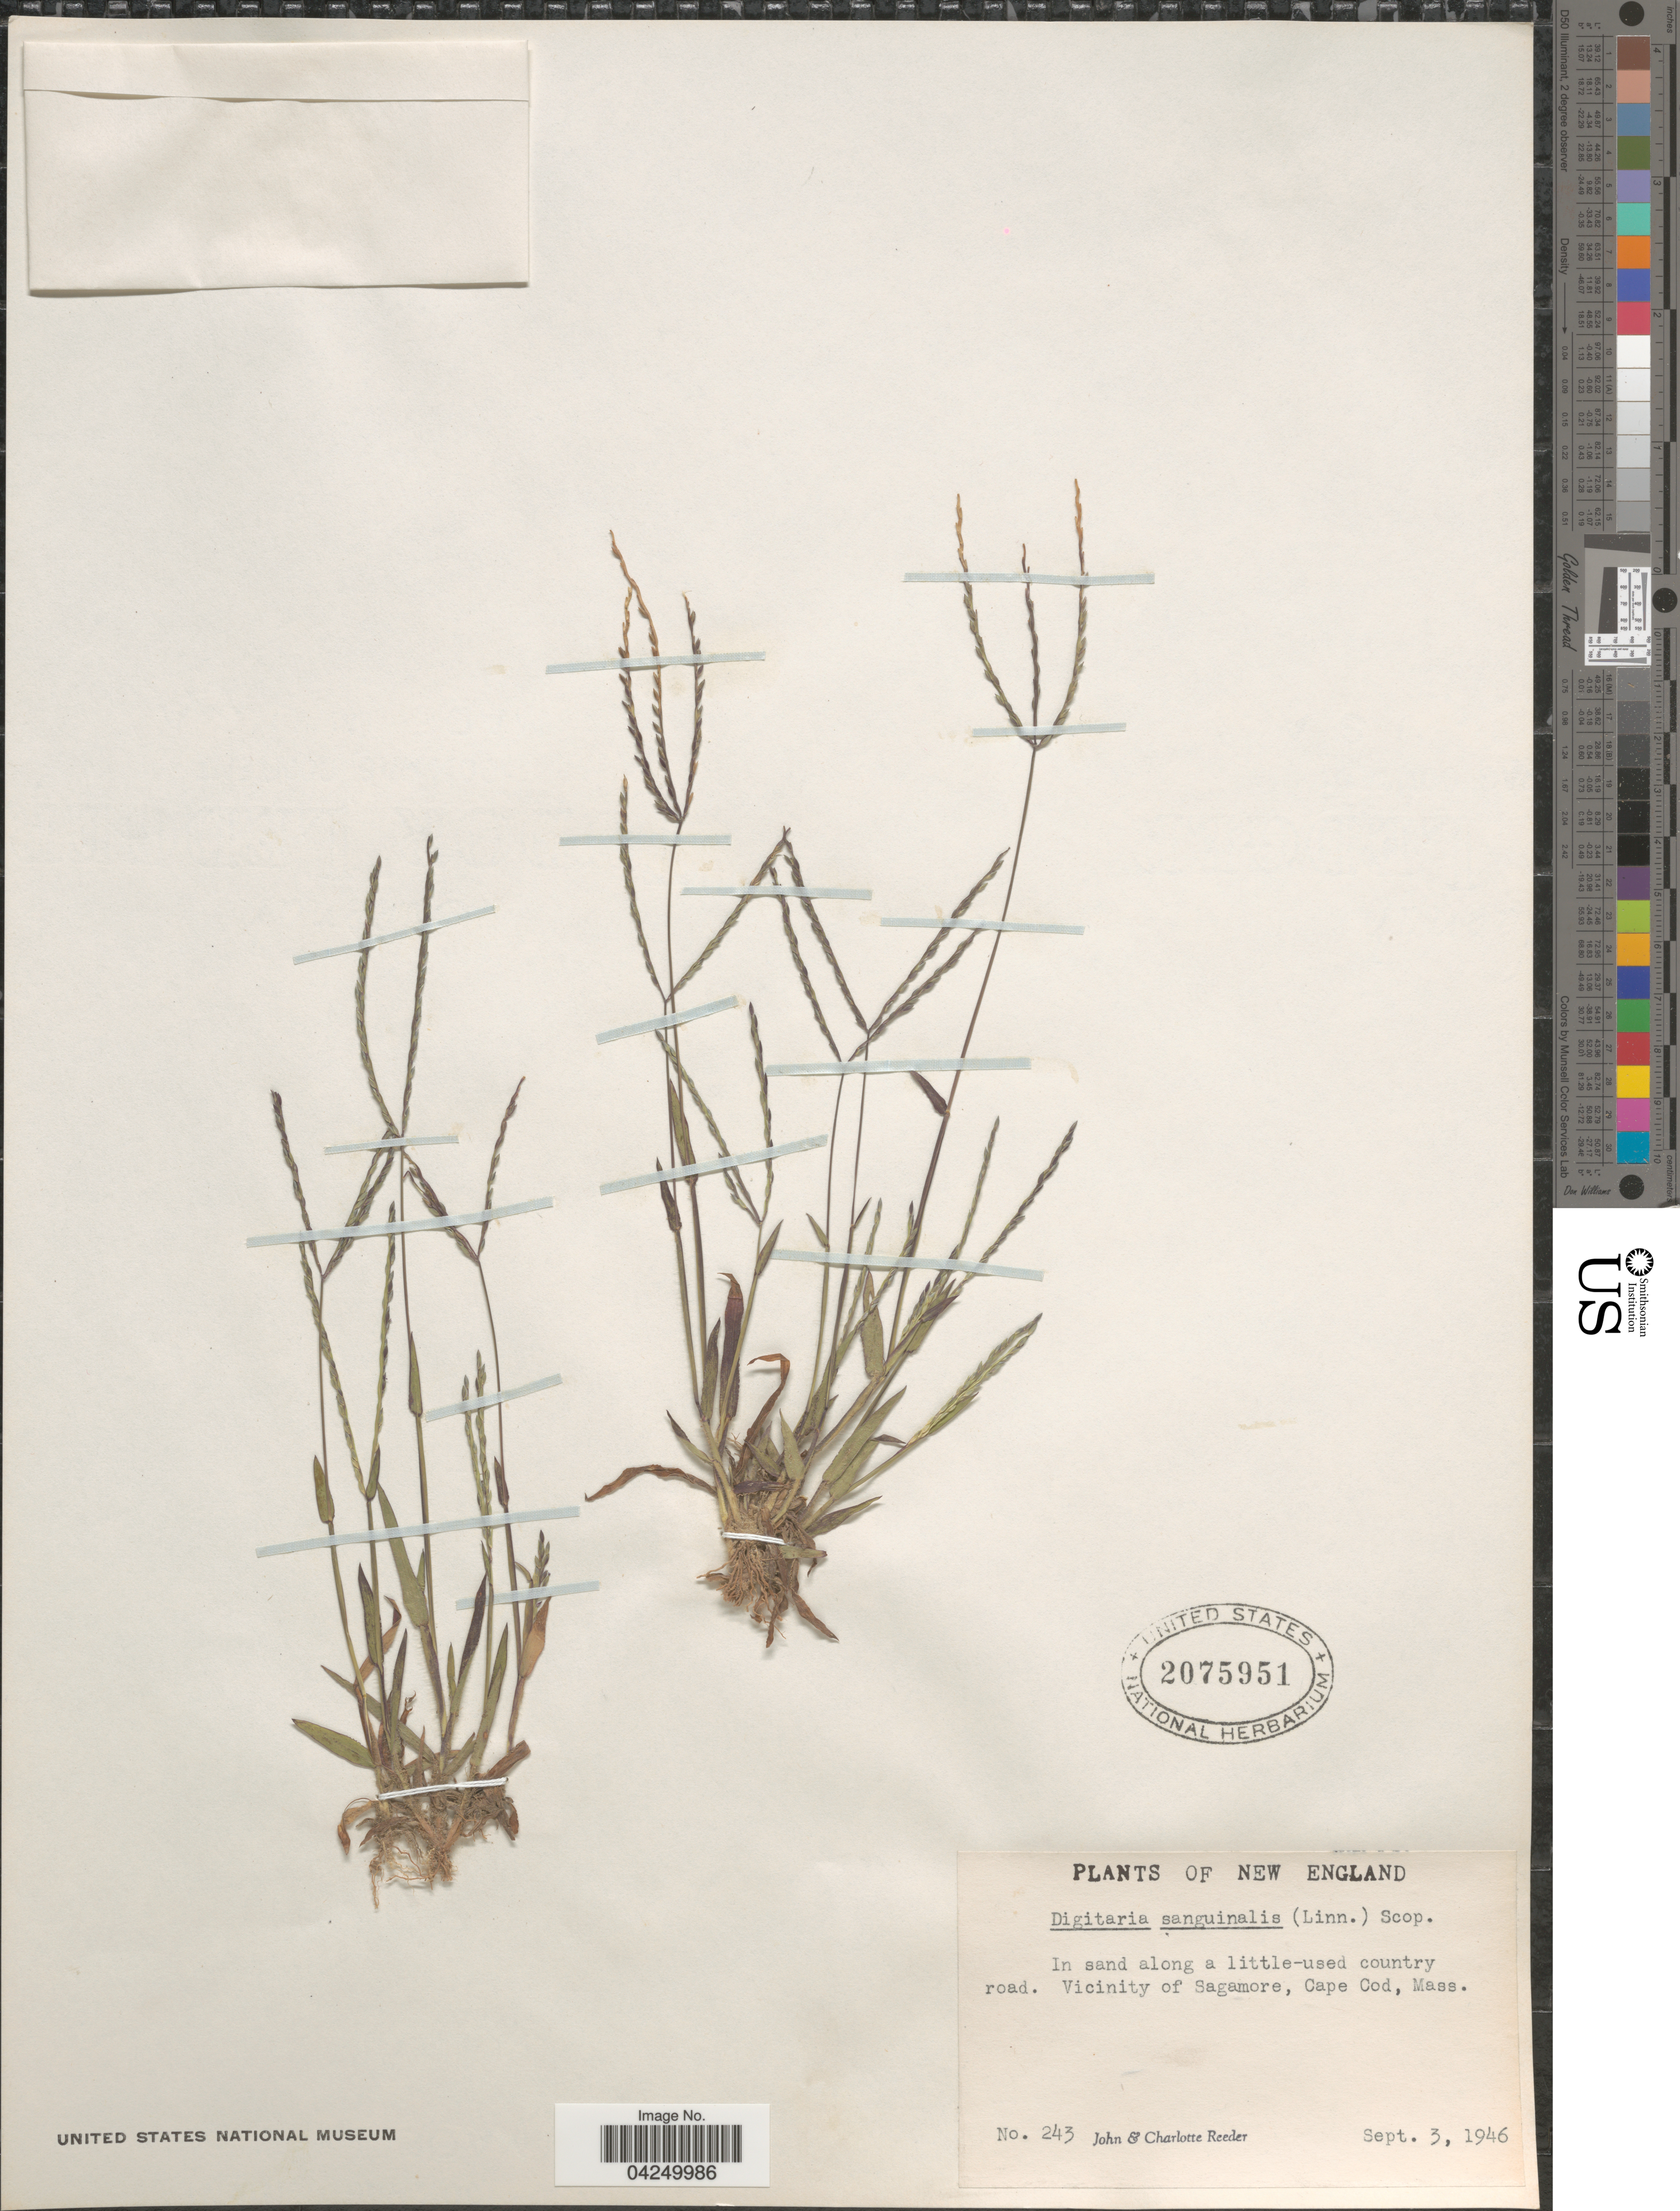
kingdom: Plantae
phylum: Tracheophyta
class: Liliopsida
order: Poales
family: Poaceae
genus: Digitaria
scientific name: Digitaria sanguinalis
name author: (L.) Scop.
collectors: J. R. Reeder & C. G. Reeder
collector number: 243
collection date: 1946-09-03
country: United States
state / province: Massachusetts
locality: New england. Vicinity of Sagamore, Cape Cod.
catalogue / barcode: US 2075951